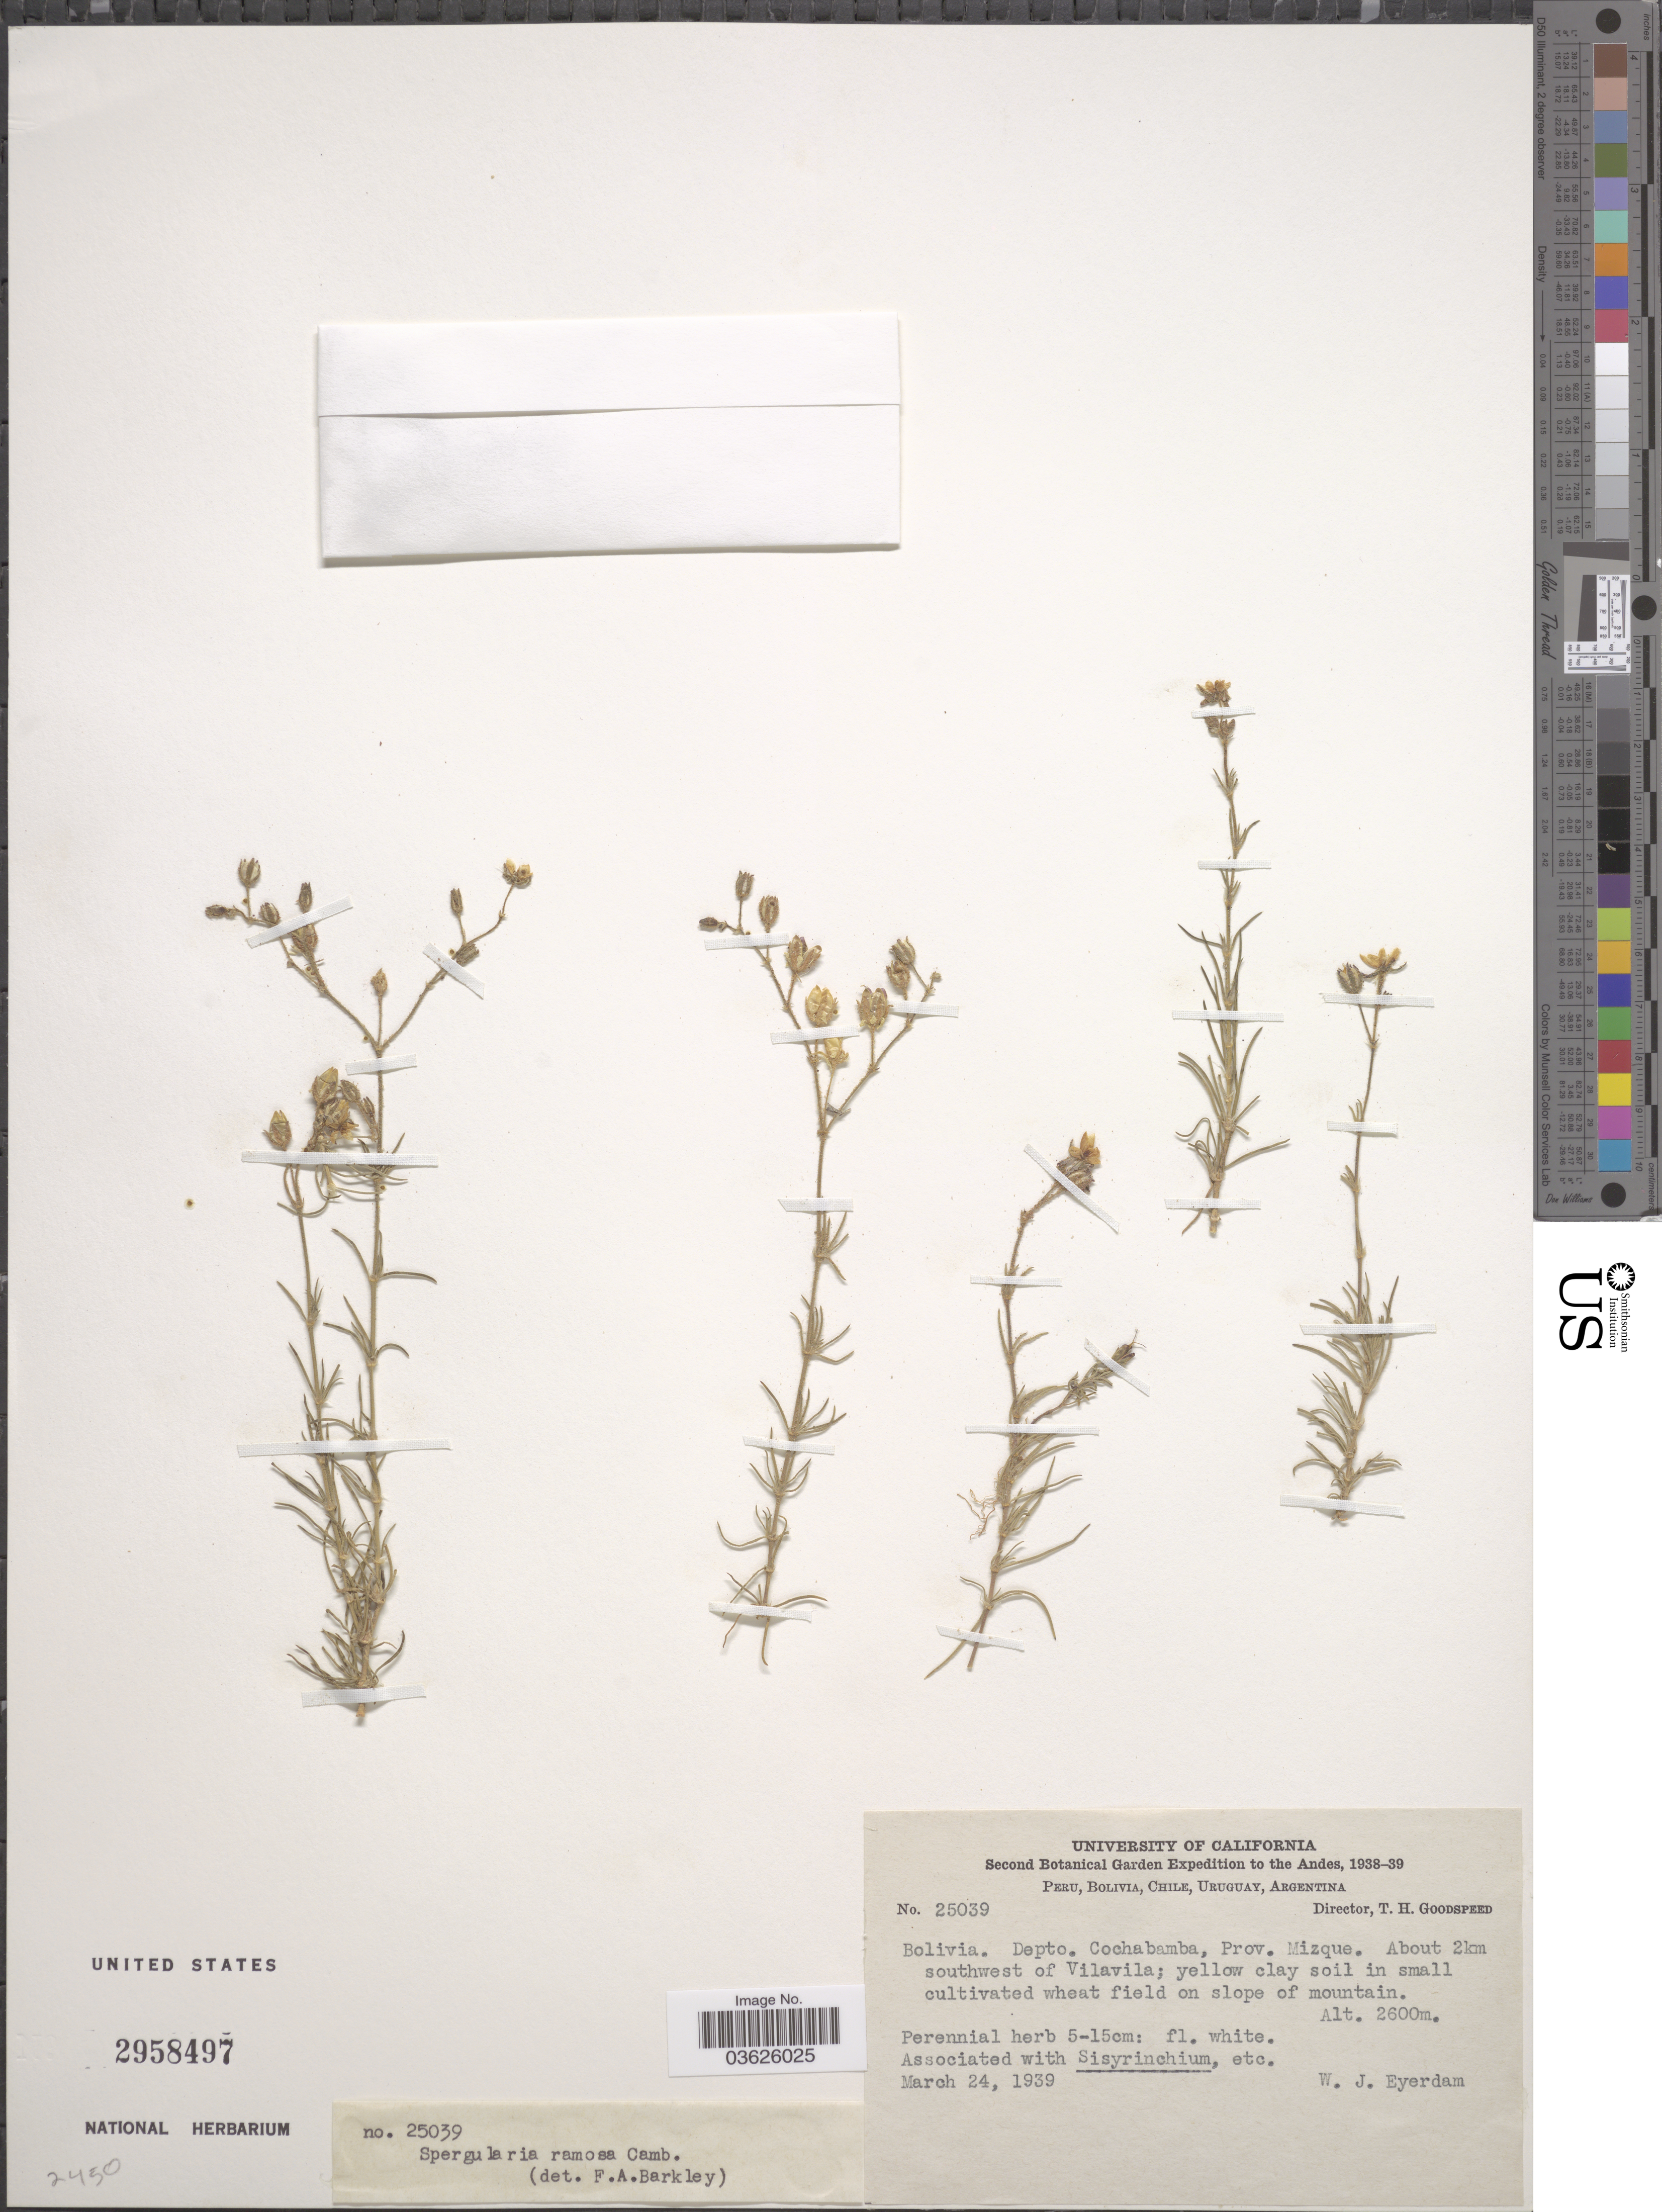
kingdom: Plantae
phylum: Tracheophyta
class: Magnoliopsida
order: Caryophyllales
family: Caryophyllaceae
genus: Spergularia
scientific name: Spergularia ramosa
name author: Cambess.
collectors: W. J. Eyerdam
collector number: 25039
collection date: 1939-03-24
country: Bolivia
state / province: Cochabamba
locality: Andes. Depto. Cochabamba, Prov. Mizque. About 2km southwest of Vilavila.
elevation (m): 2600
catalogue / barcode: US 2958497